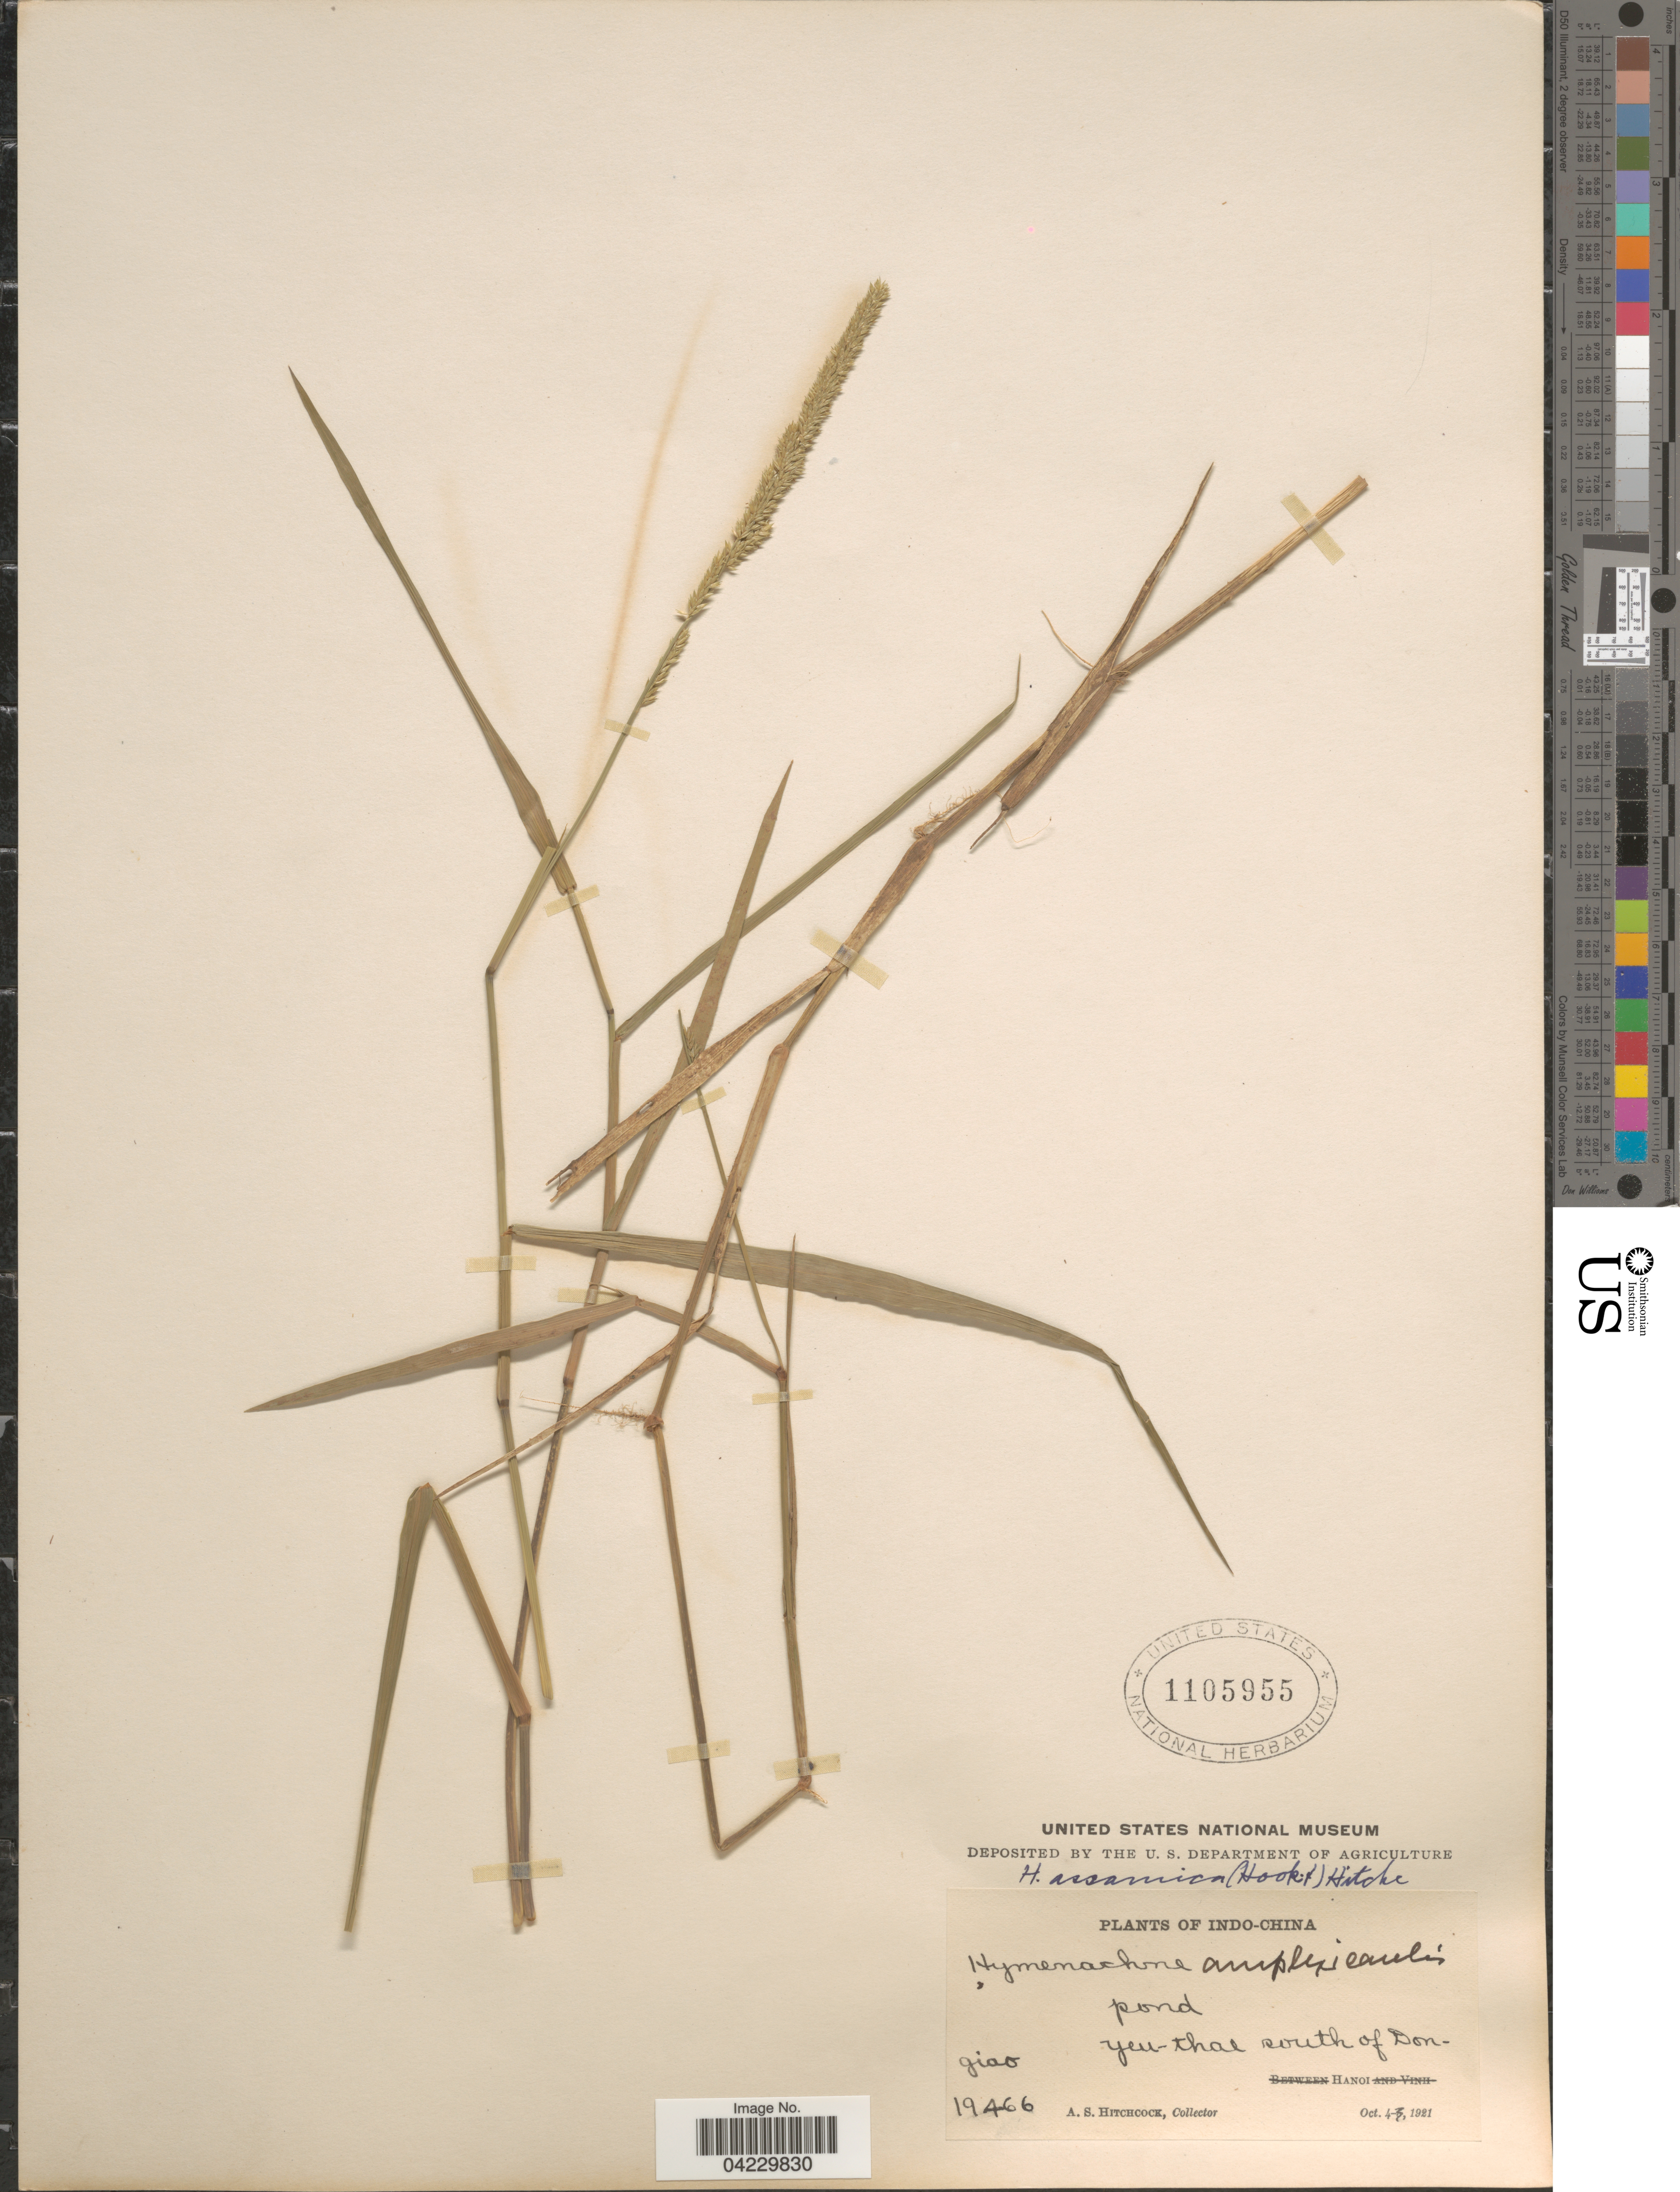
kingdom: Plantae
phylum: Tracheophyta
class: Liliopsida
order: Poales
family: Poaceae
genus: Hymenachne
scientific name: Hymenachne assamica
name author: (Hook. f.) Hitchc.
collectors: A. S. Hitchcock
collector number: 19466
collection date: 1921-10-04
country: Vietnam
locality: Indo-China. Pond. Yeu-thal south of Dongiao. Hanoi.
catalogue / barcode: US 1105955